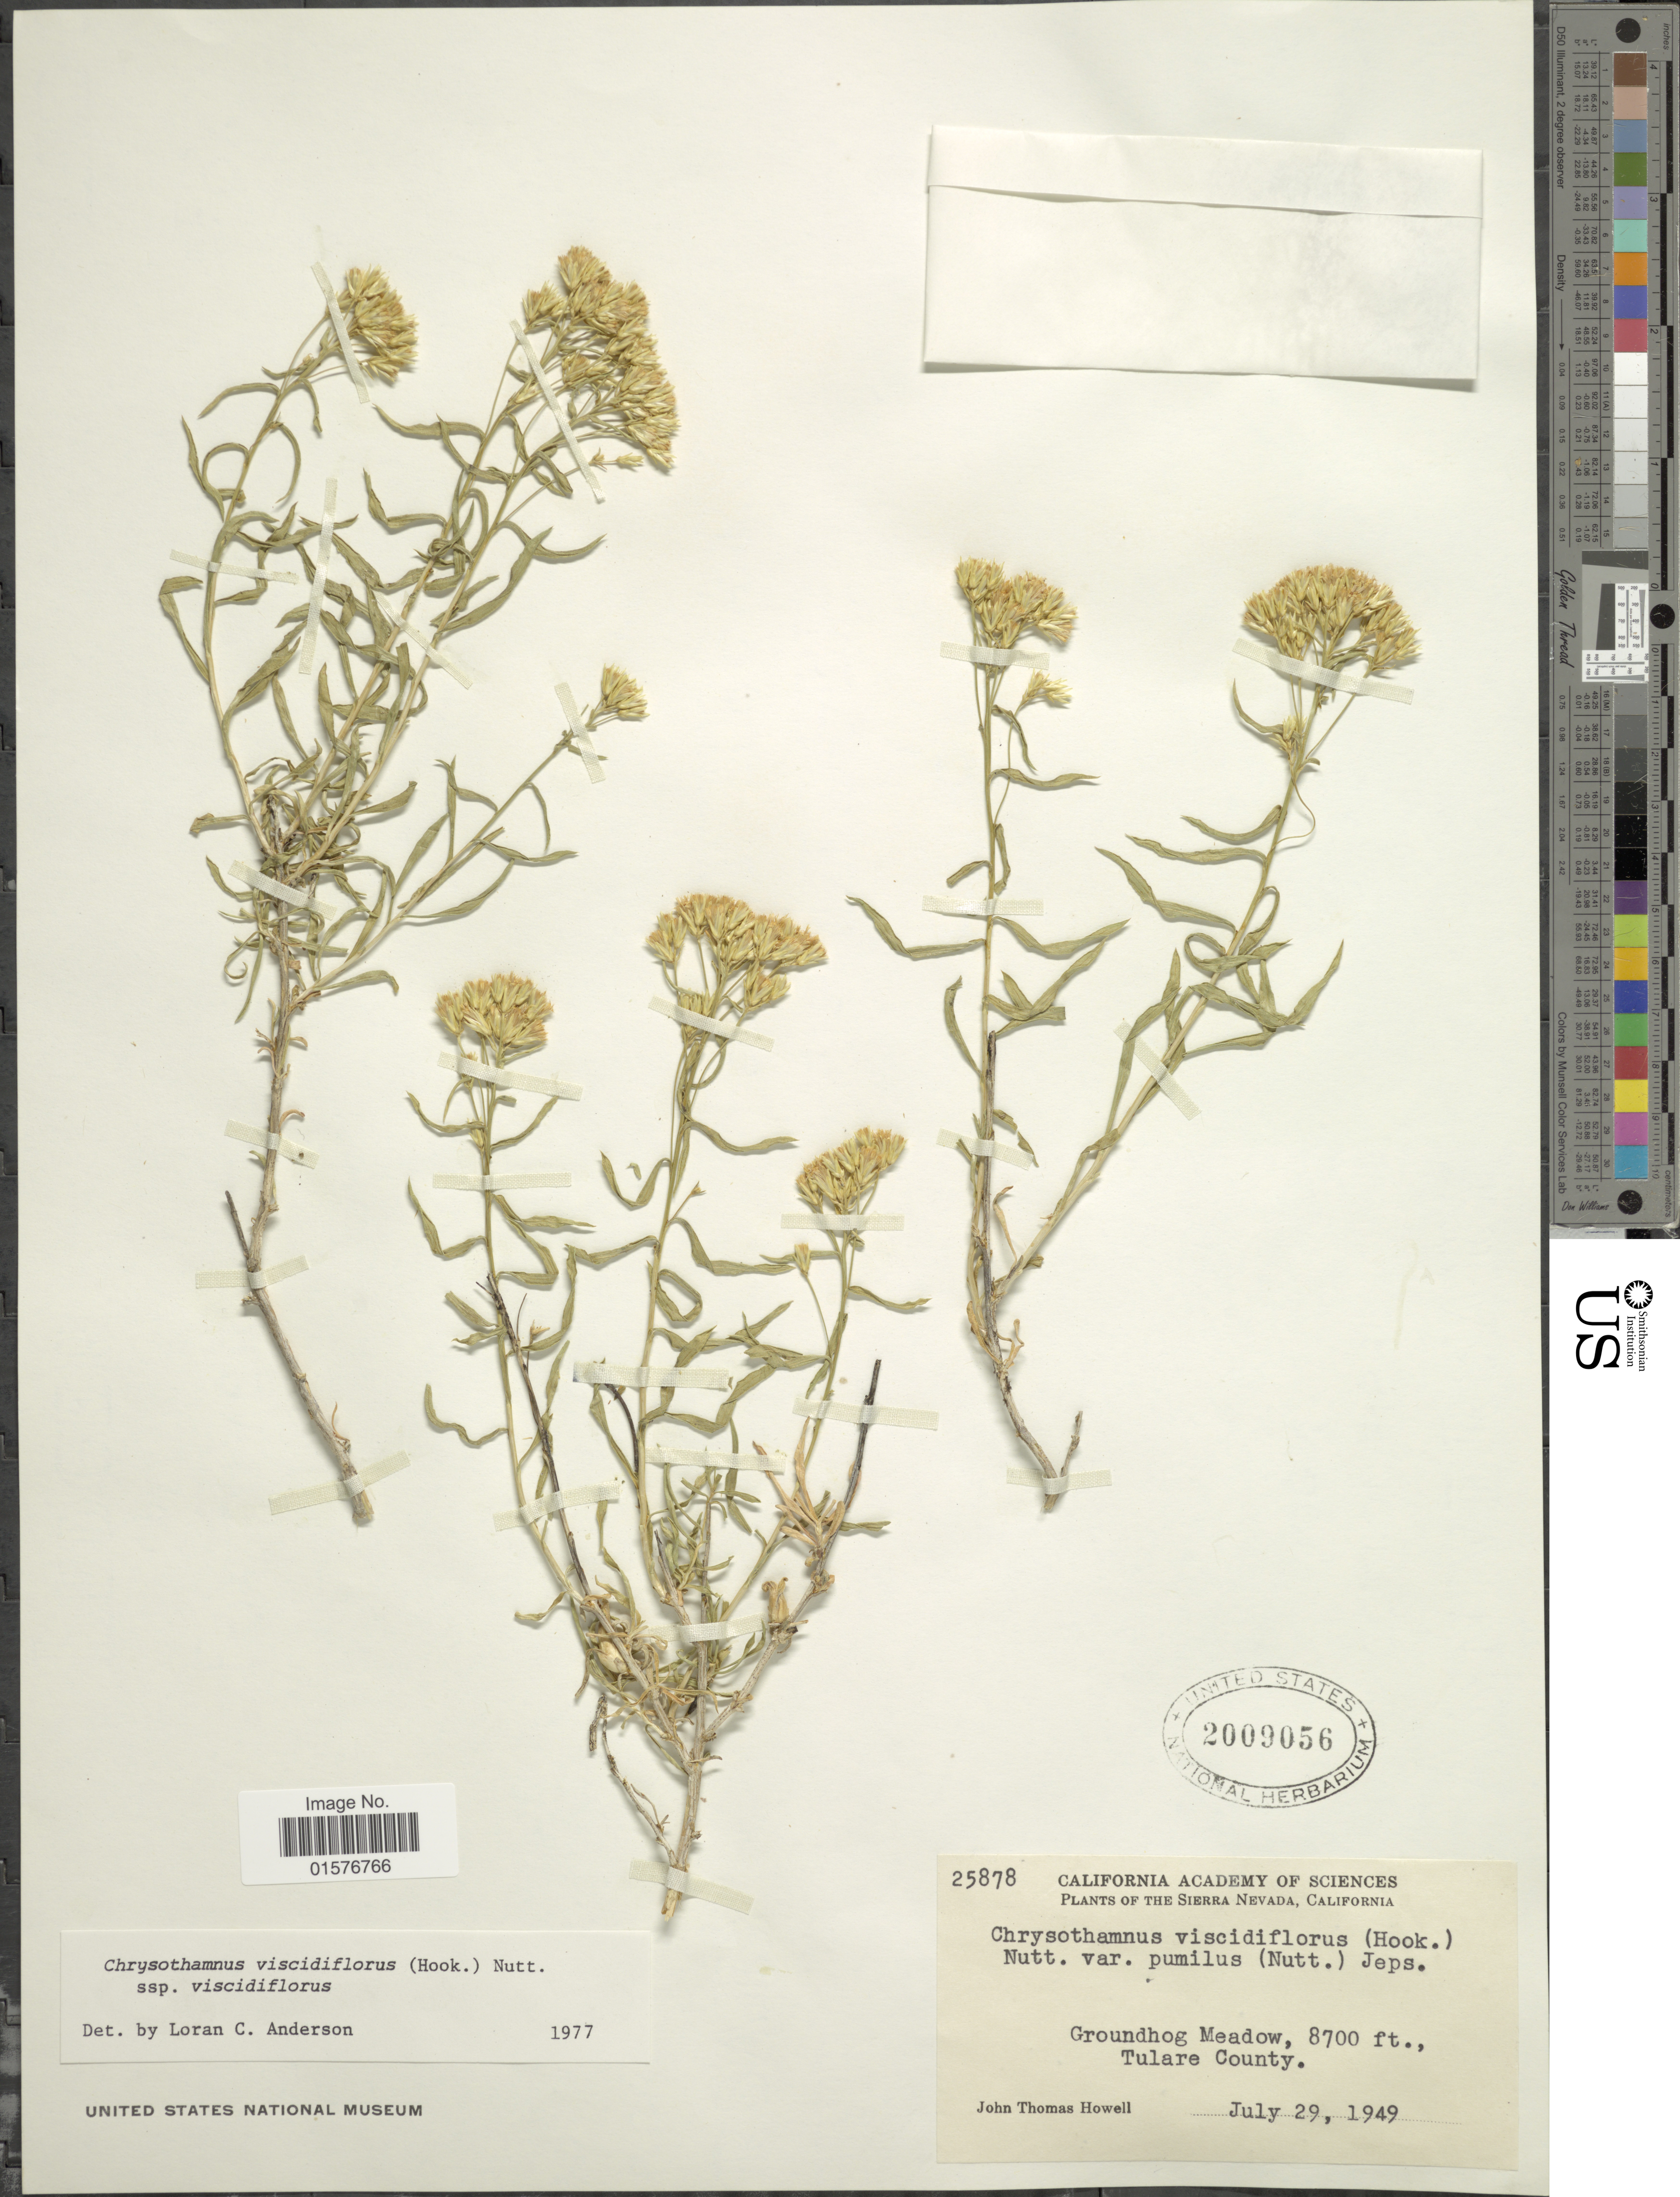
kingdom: Plantae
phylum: Tracheophyta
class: Magnoliopsida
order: Asterales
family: Asteraceae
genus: Chrysothamnus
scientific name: Chrysothamnus viscidiflorus subsp. viscidiflorus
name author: (Hook.) Nutt.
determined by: Urbatsch, Lowell E., Curator (LSU), Louisiana State University (UNITED STATES)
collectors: J. T. Howell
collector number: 25878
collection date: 1949-07-29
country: United States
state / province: California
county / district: Tulare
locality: The Sierra Meadows, California, Groundhog Meadow, Tulare County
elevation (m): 2652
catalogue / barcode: US 2009056